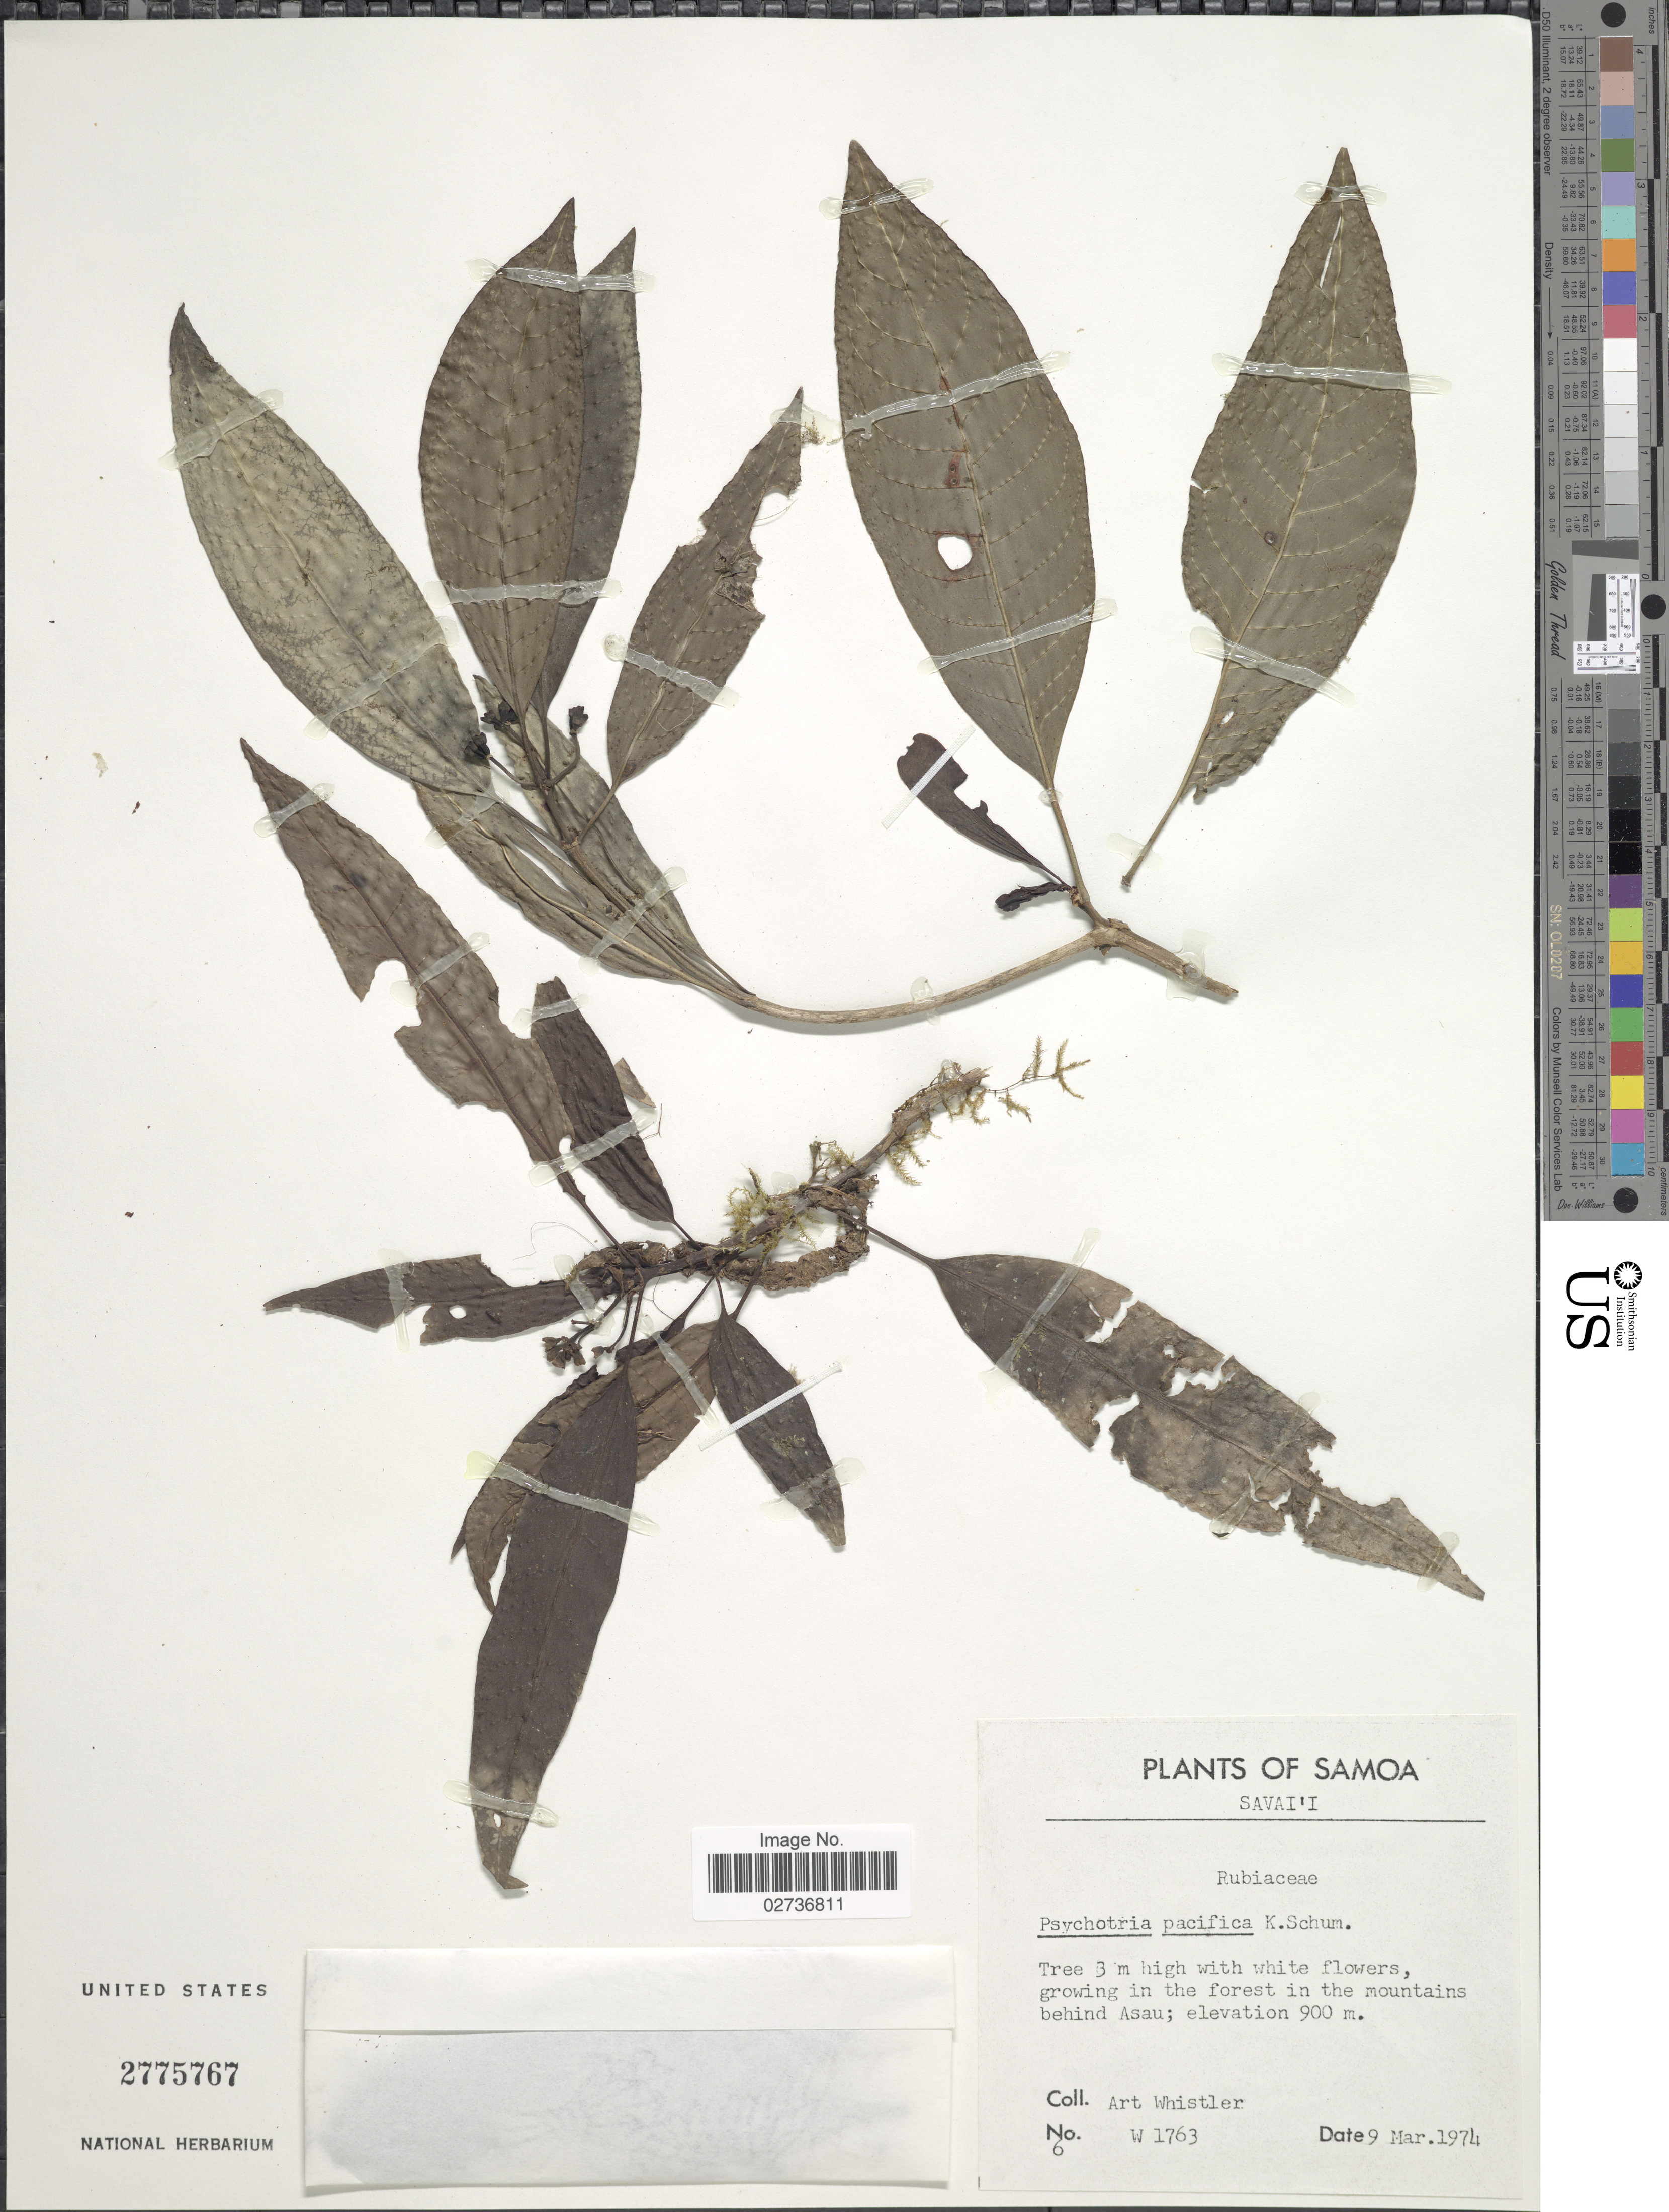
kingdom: Plantae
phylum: Tracheophyta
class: Magnoliopsida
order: Gentianales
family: Rubiaceae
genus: Psychotria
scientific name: Psychotria pacifica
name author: K. Schum.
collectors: A. Whistler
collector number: W 1763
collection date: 1974-03-09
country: Samoa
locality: Samoa. Savai'i. Growing in the forest in the mountains behind Asau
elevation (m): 900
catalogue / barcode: US 2775767